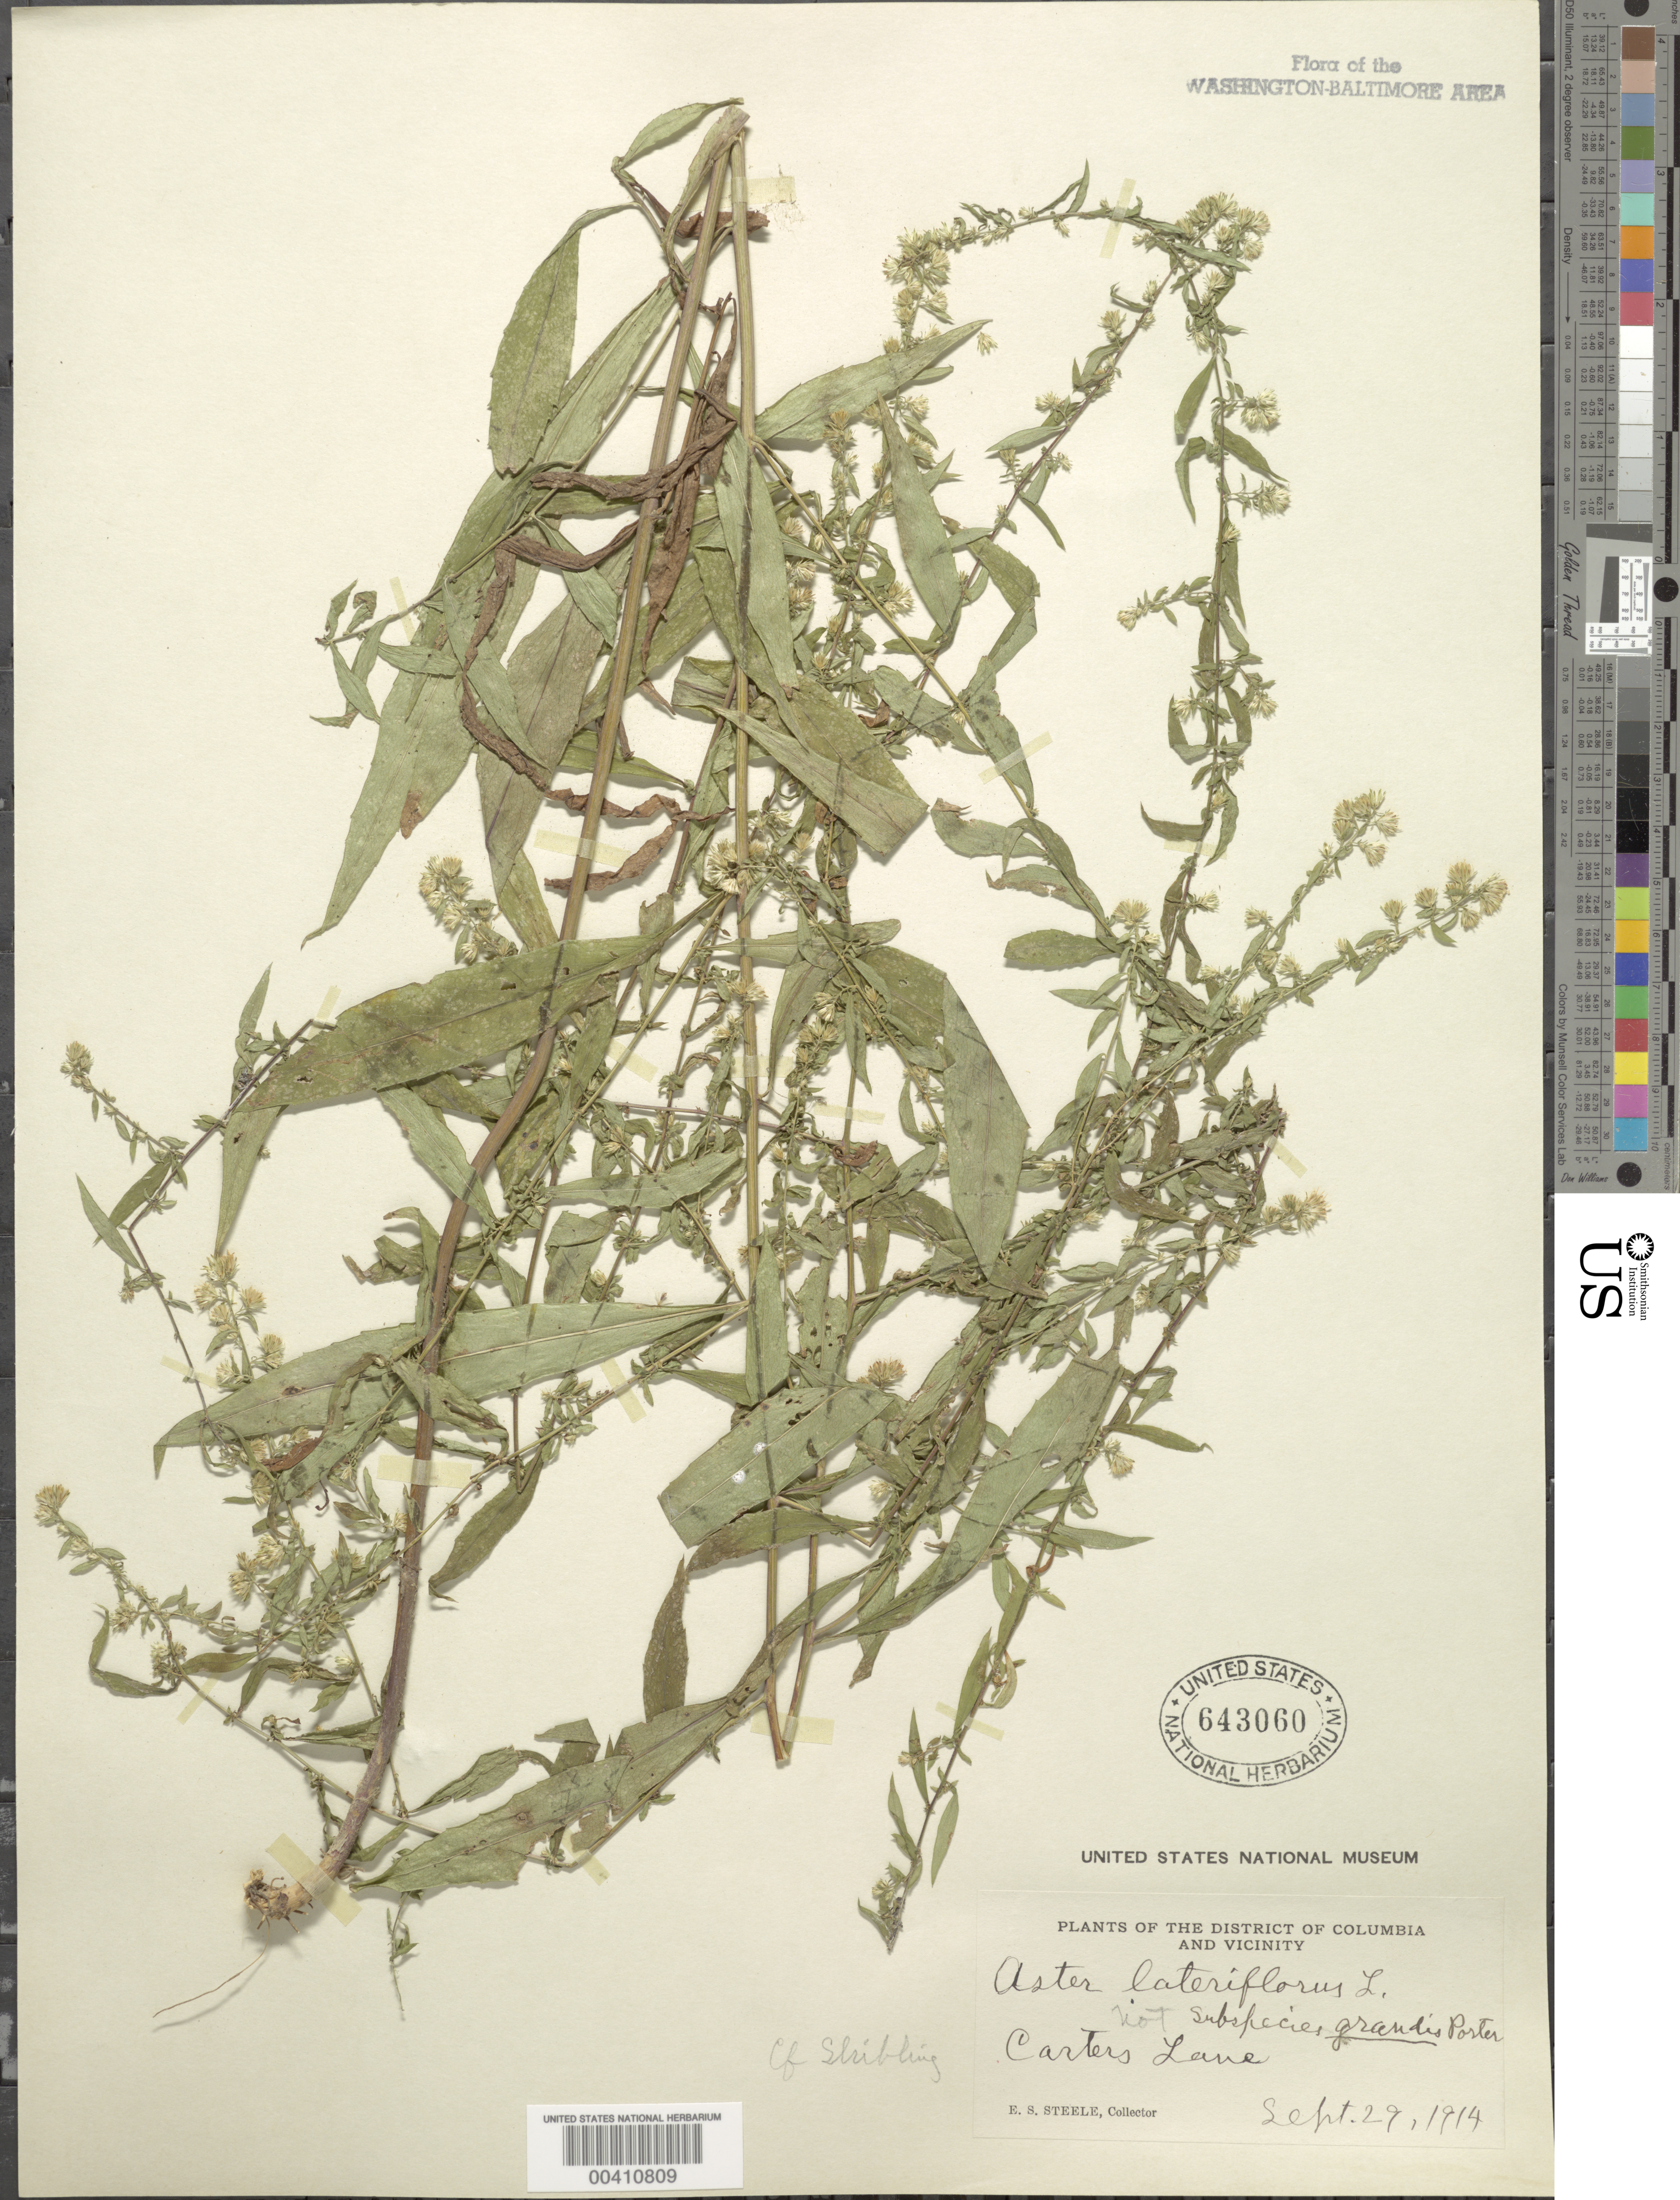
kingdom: Plantae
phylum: Tracheophyta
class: Magnoliopsida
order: Asterales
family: Asteraceae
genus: Symphyotrichum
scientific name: Symphyotrichum lateriflorum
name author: (L.) Á. Löve & D. Löve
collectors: E. Steele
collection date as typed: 29 Sep 1914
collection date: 1914-09-29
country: United States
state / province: Maryland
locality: Carter Lane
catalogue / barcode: US 643060